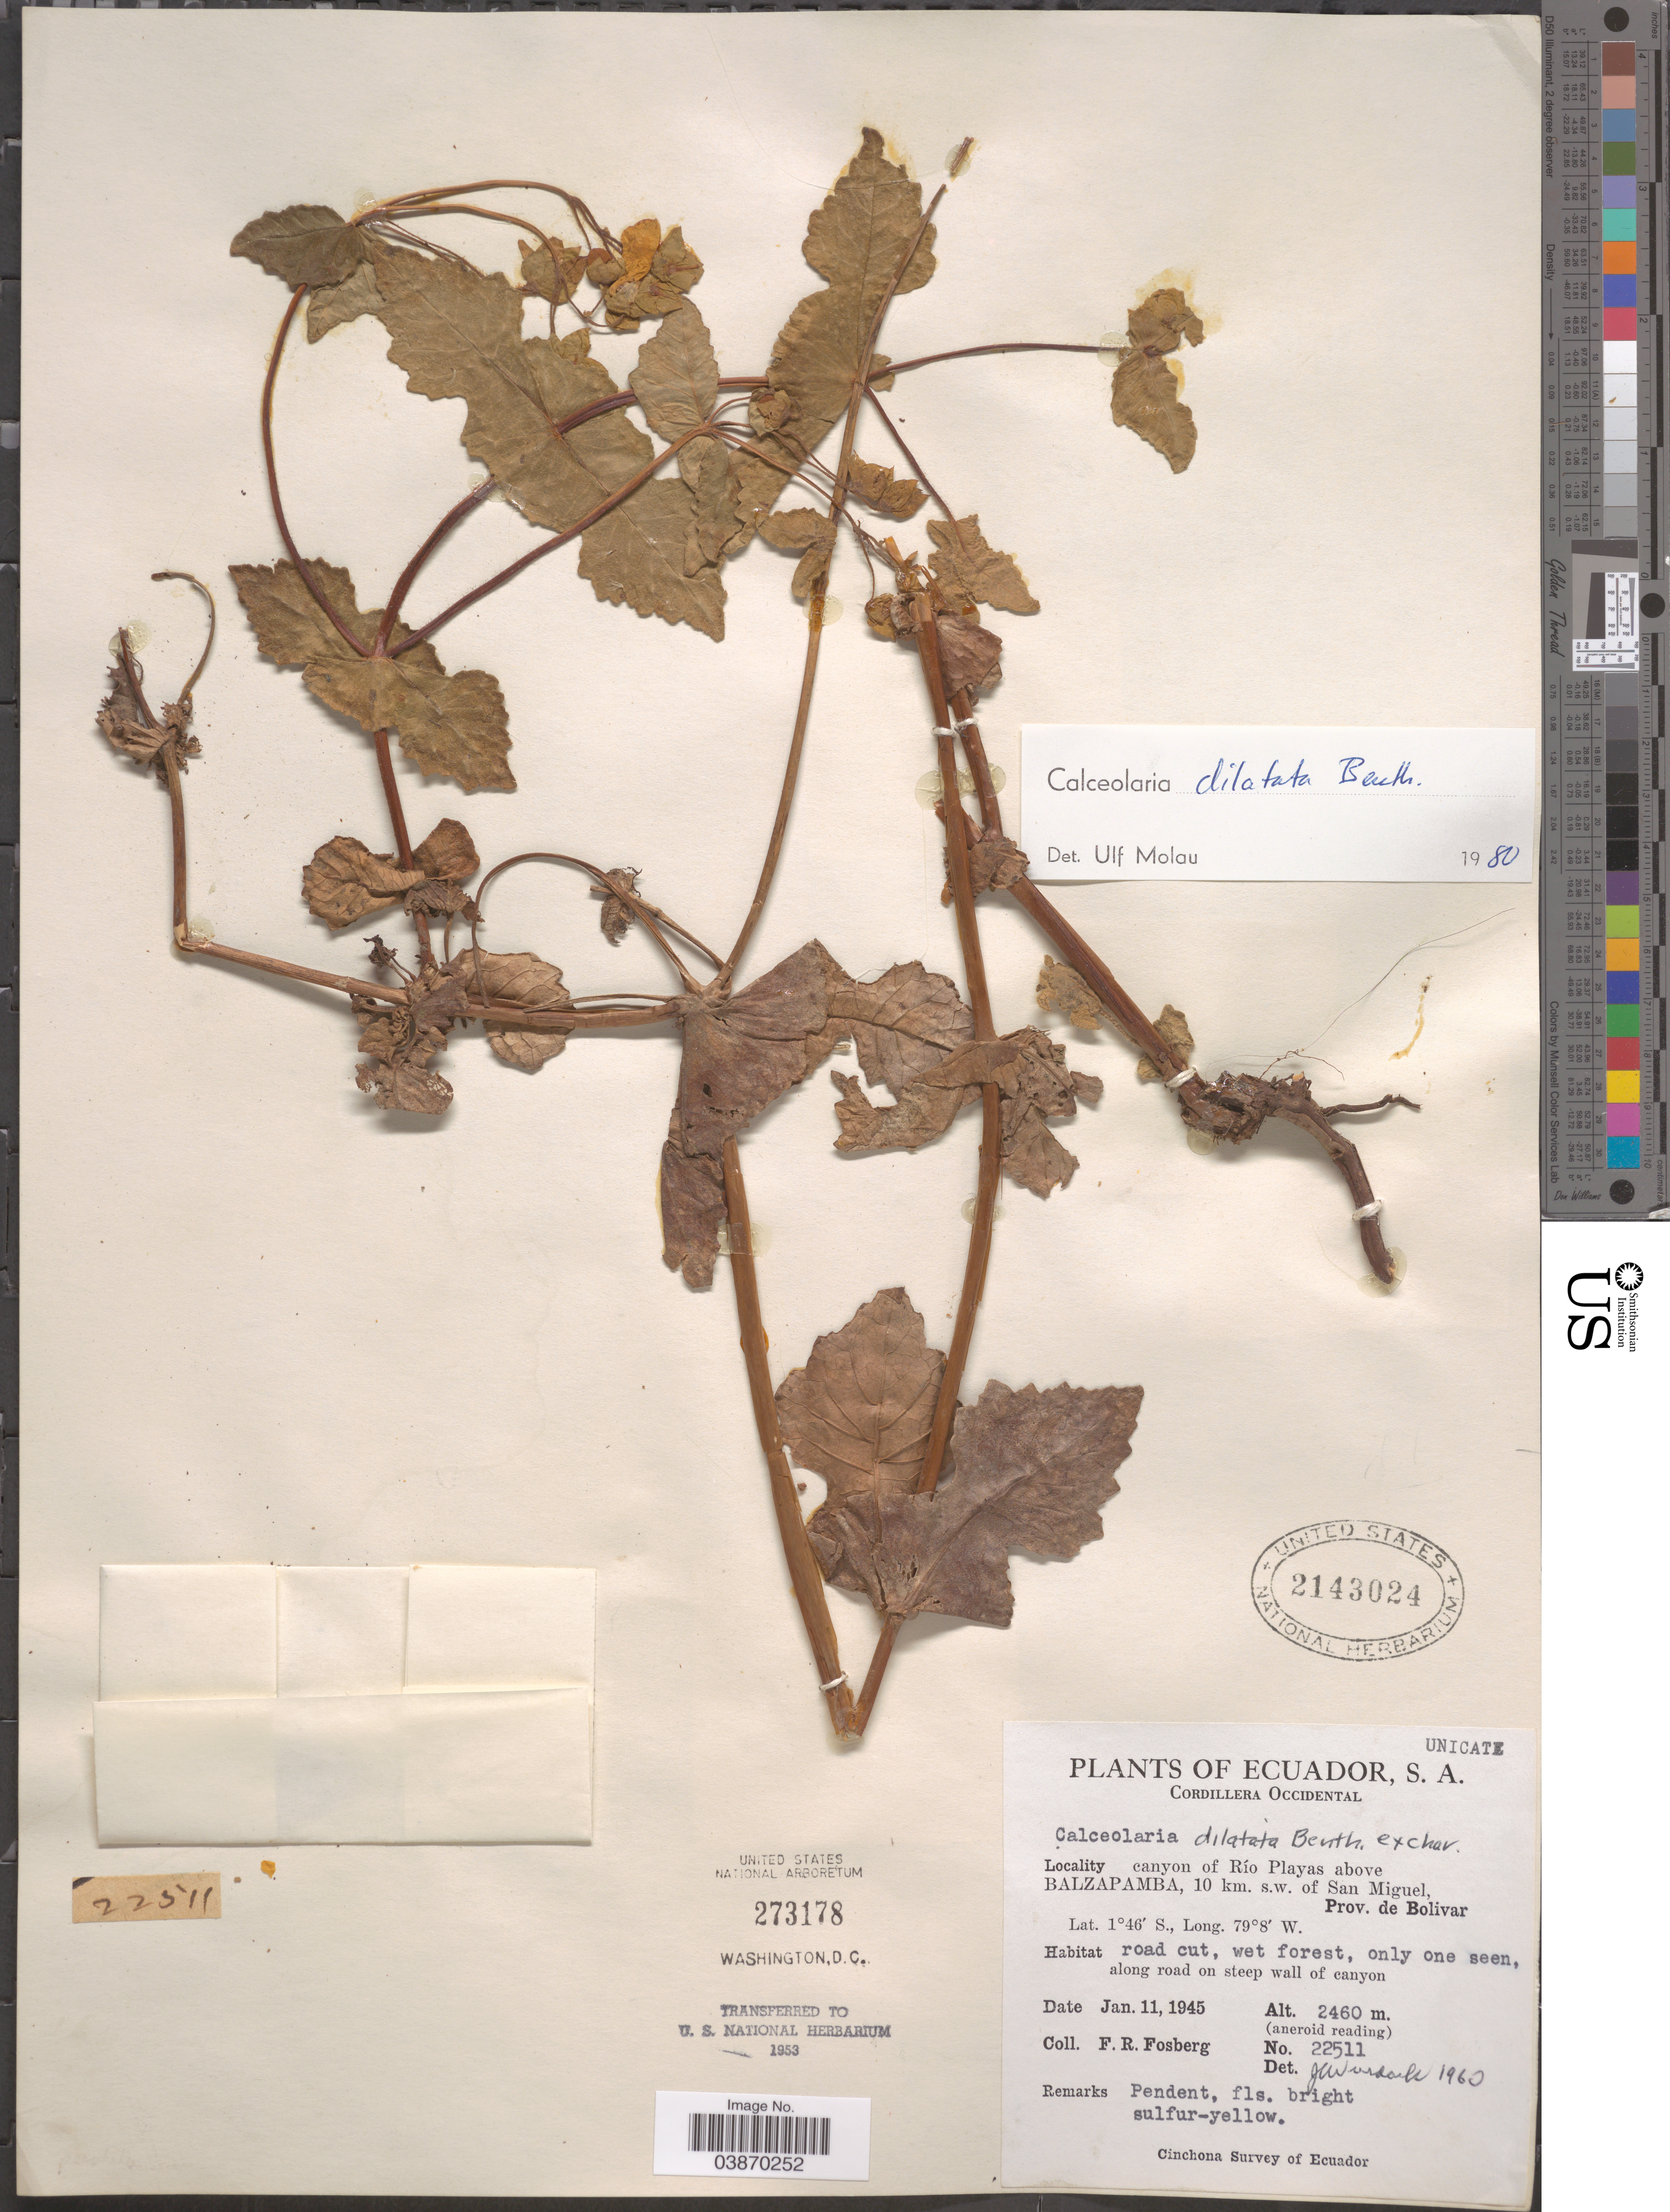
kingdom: Plantae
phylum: Tracheophyta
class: Magnoliopsida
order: Lamiales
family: Calceolariaceae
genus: Calceolaria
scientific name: Calceolaria dilatata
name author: Benth.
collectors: F. R. Fosberg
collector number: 22511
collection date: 1945-01-11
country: Ecuador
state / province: Bolívar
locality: Cordillera Occidental. Canyon of Río Playas above Balzapamba, 10 km. s.w. of San Miguel. Along road on steep wall of canyon.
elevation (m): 2460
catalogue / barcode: US 273178